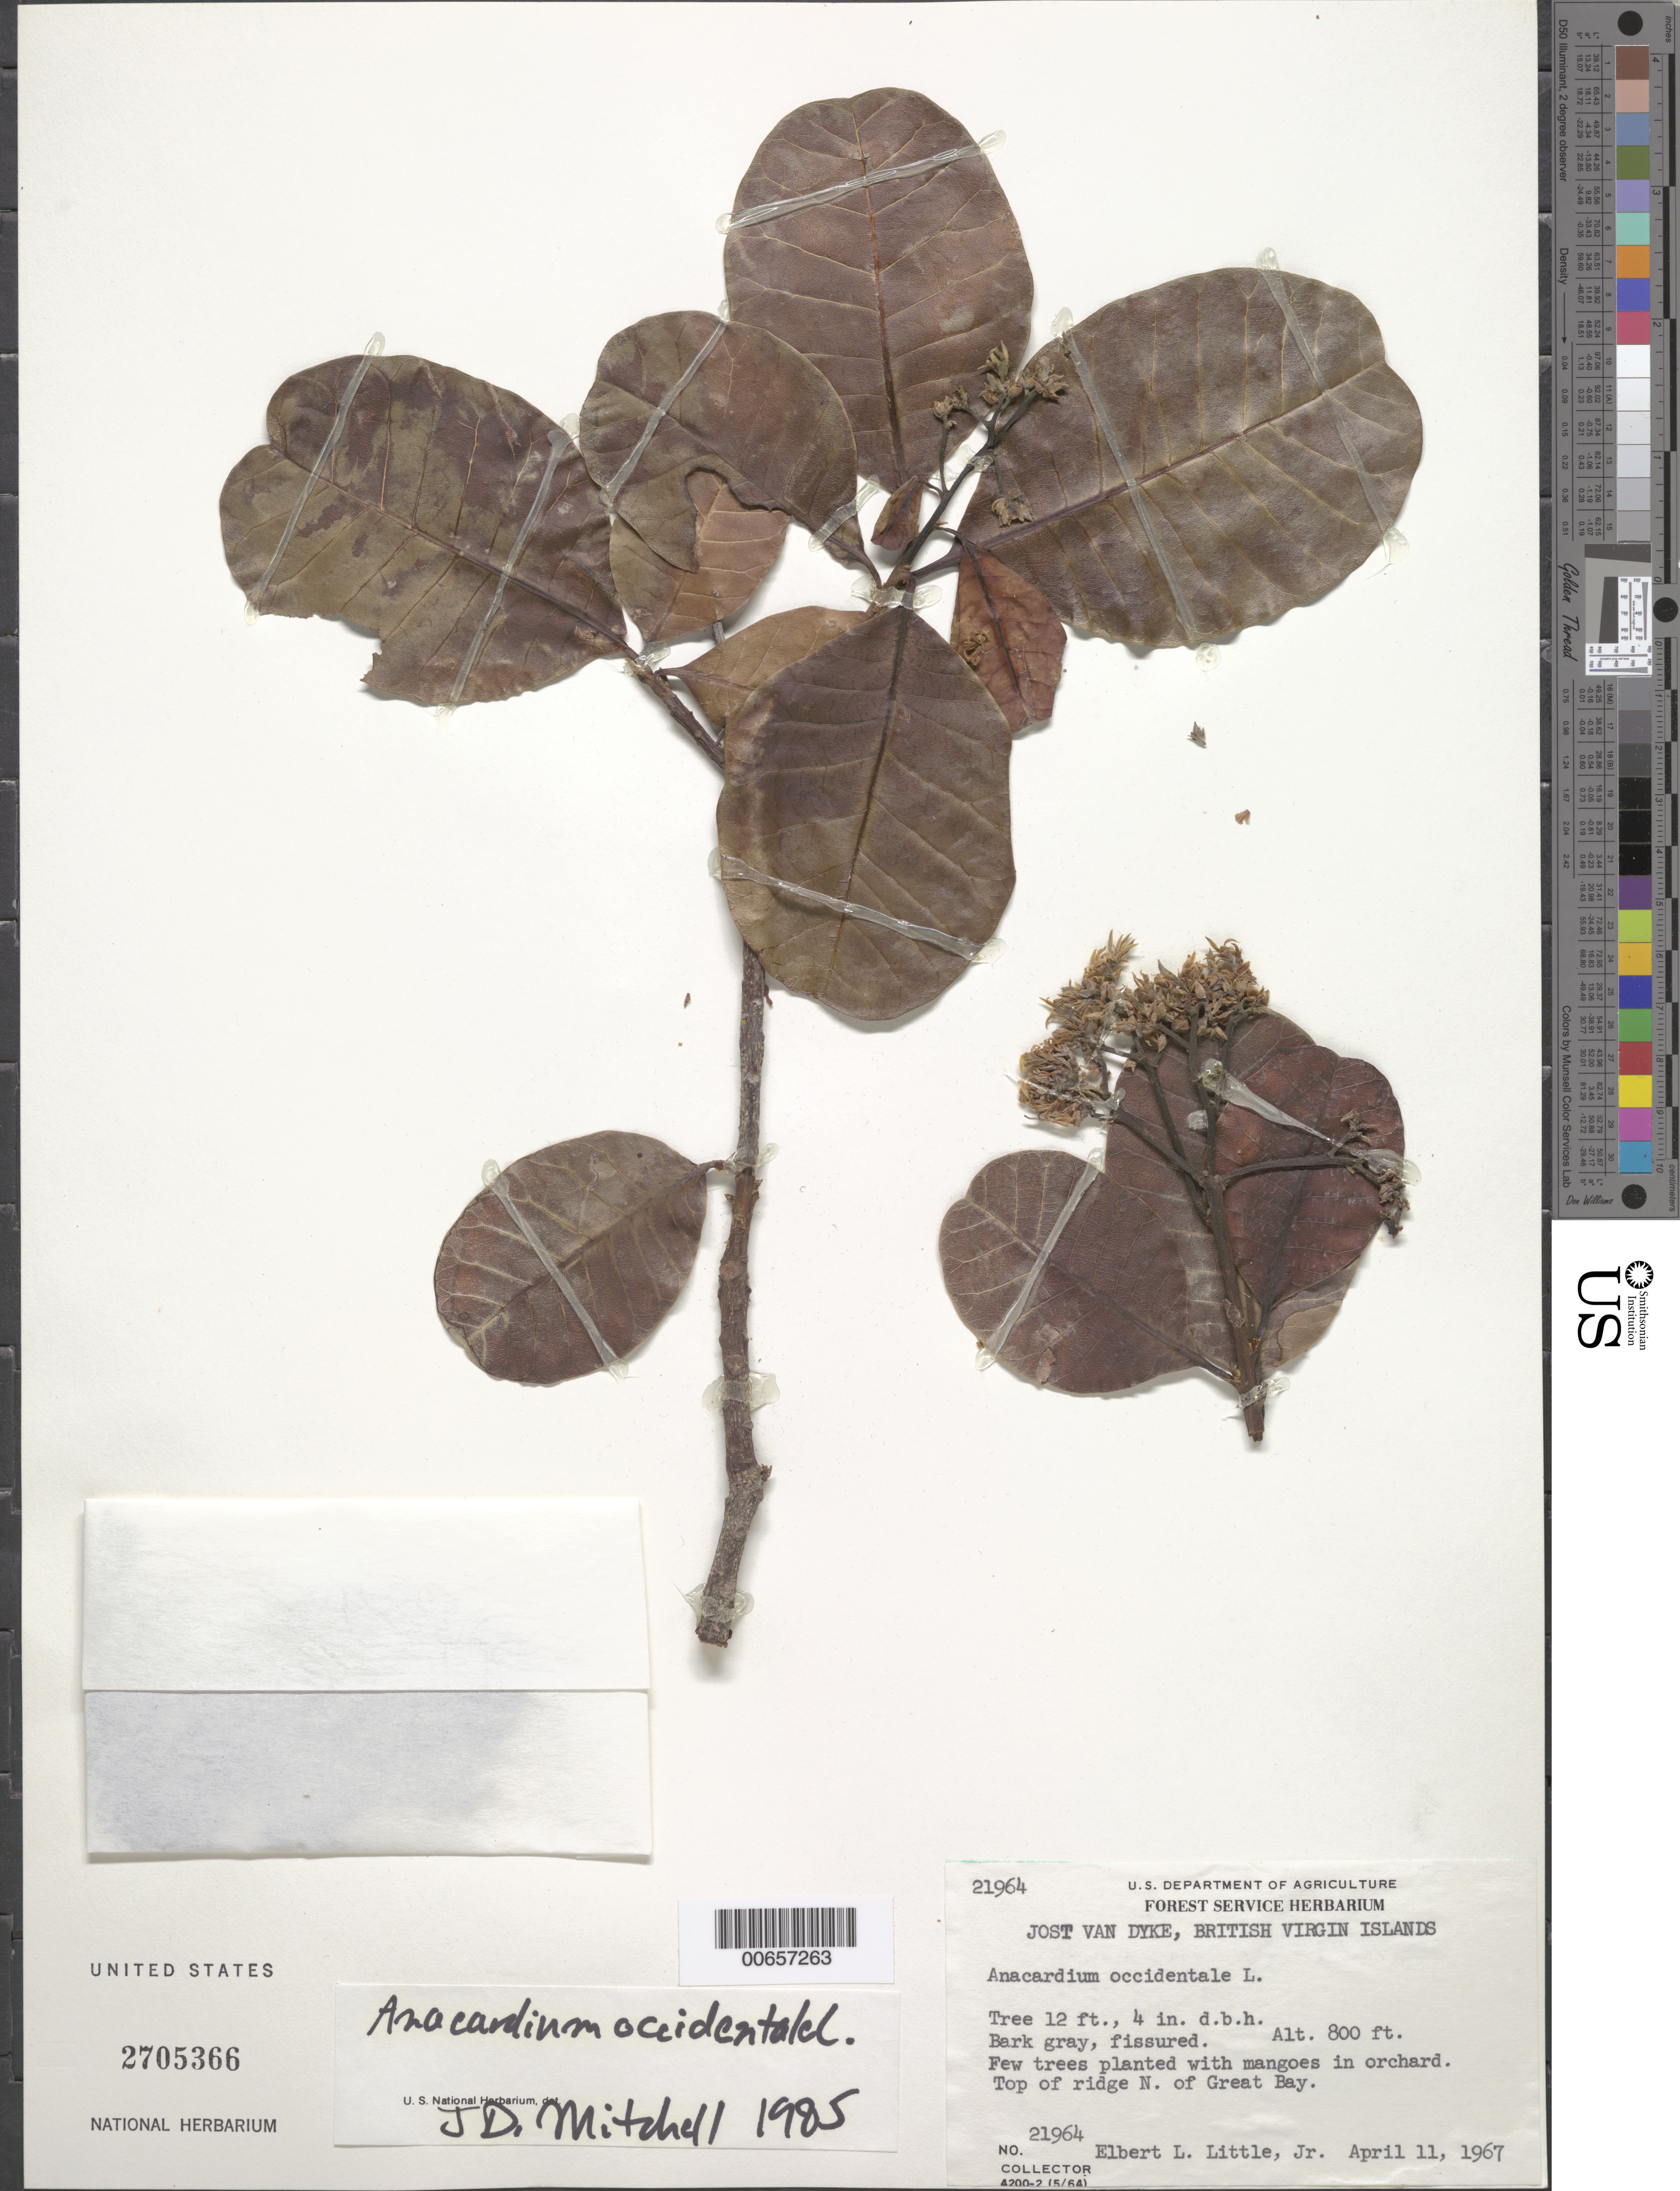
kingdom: Plantae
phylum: Tracheophyta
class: Magnoliopsida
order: Sapindales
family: Anacardiaceae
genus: Anacardium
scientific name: Anacardium occidentale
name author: L.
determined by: Mitchell, John D.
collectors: E. L. Little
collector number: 21964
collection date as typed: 11 Apr 1967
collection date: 1967-04-11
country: British Virgin Islands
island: Jost Van Dyke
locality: Great Bay, top of ridge N of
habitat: Plante w/mangoes in orchard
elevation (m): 244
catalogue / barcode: US 2705366